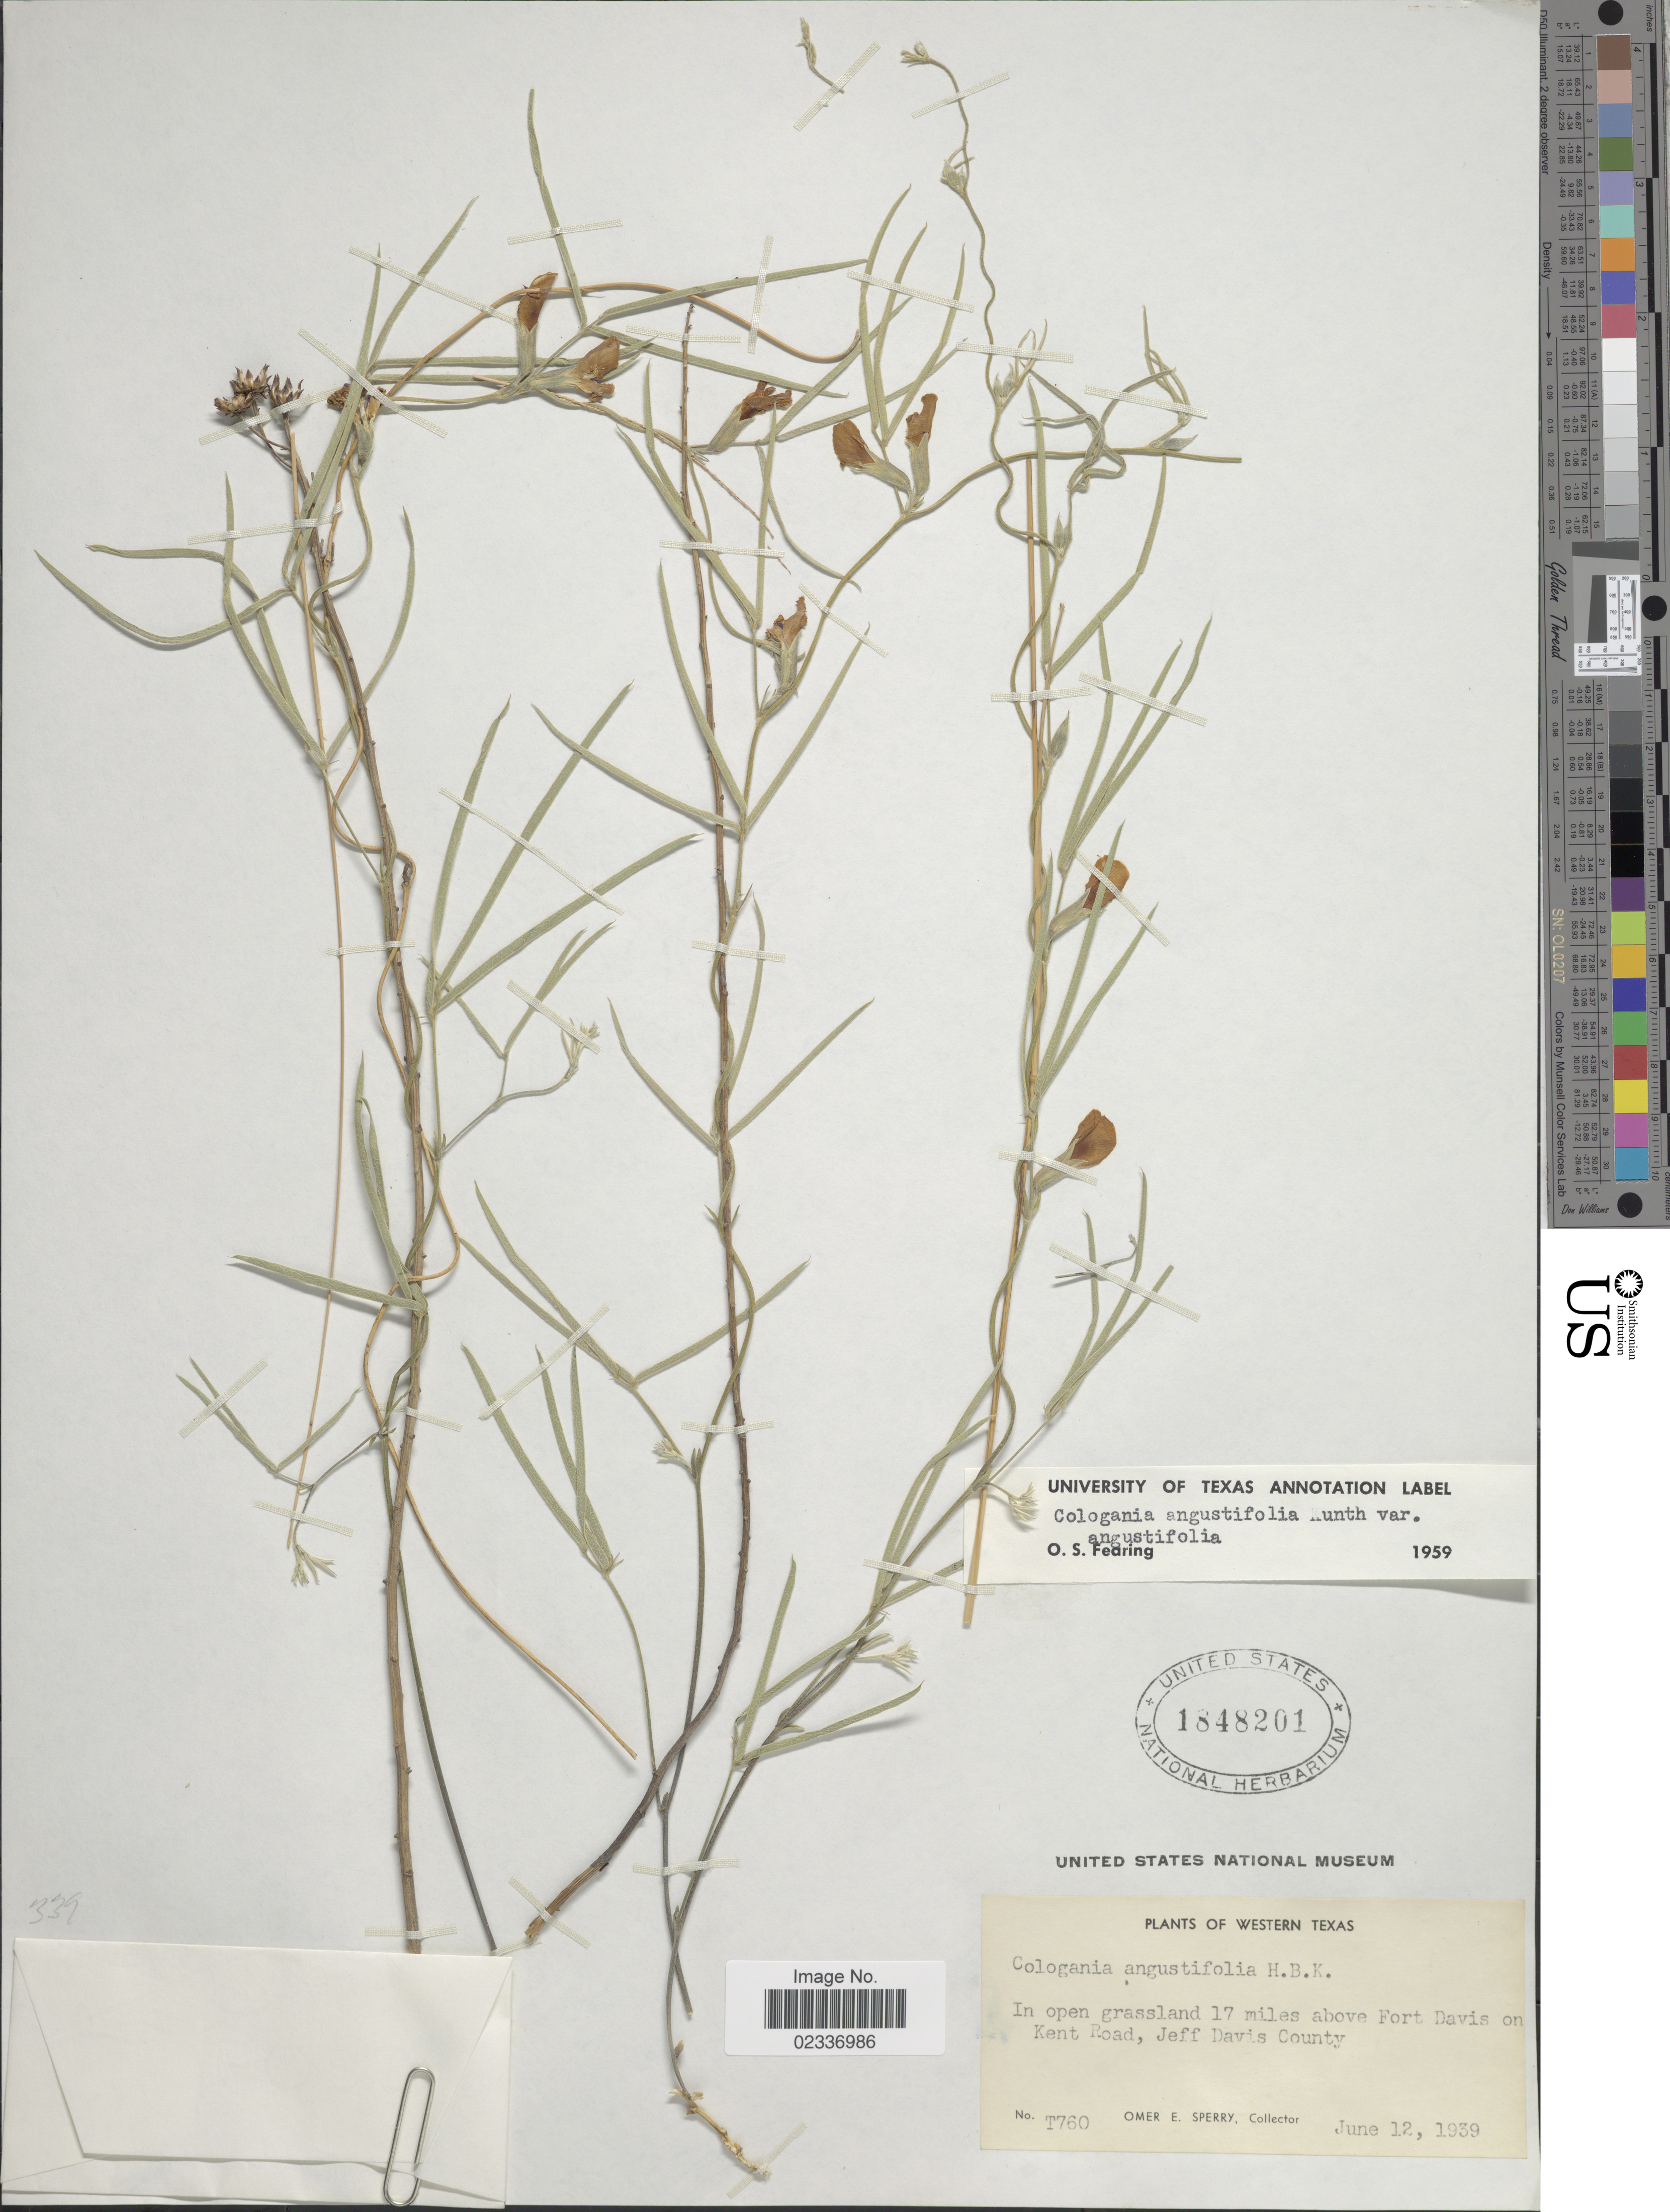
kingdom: Plantae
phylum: Tracheophyta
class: Magnoliopsida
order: Fabales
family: Fabaceae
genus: Cologania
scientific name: Cologania angustifolia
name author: Kunth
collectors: O. E. Sperry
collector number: T760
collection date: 1939-06-12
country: United States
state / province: Texas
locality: Western Texas. 17 miles above Fort Davis on Kent Road, Jeff Davis County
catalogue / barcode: US 1848201